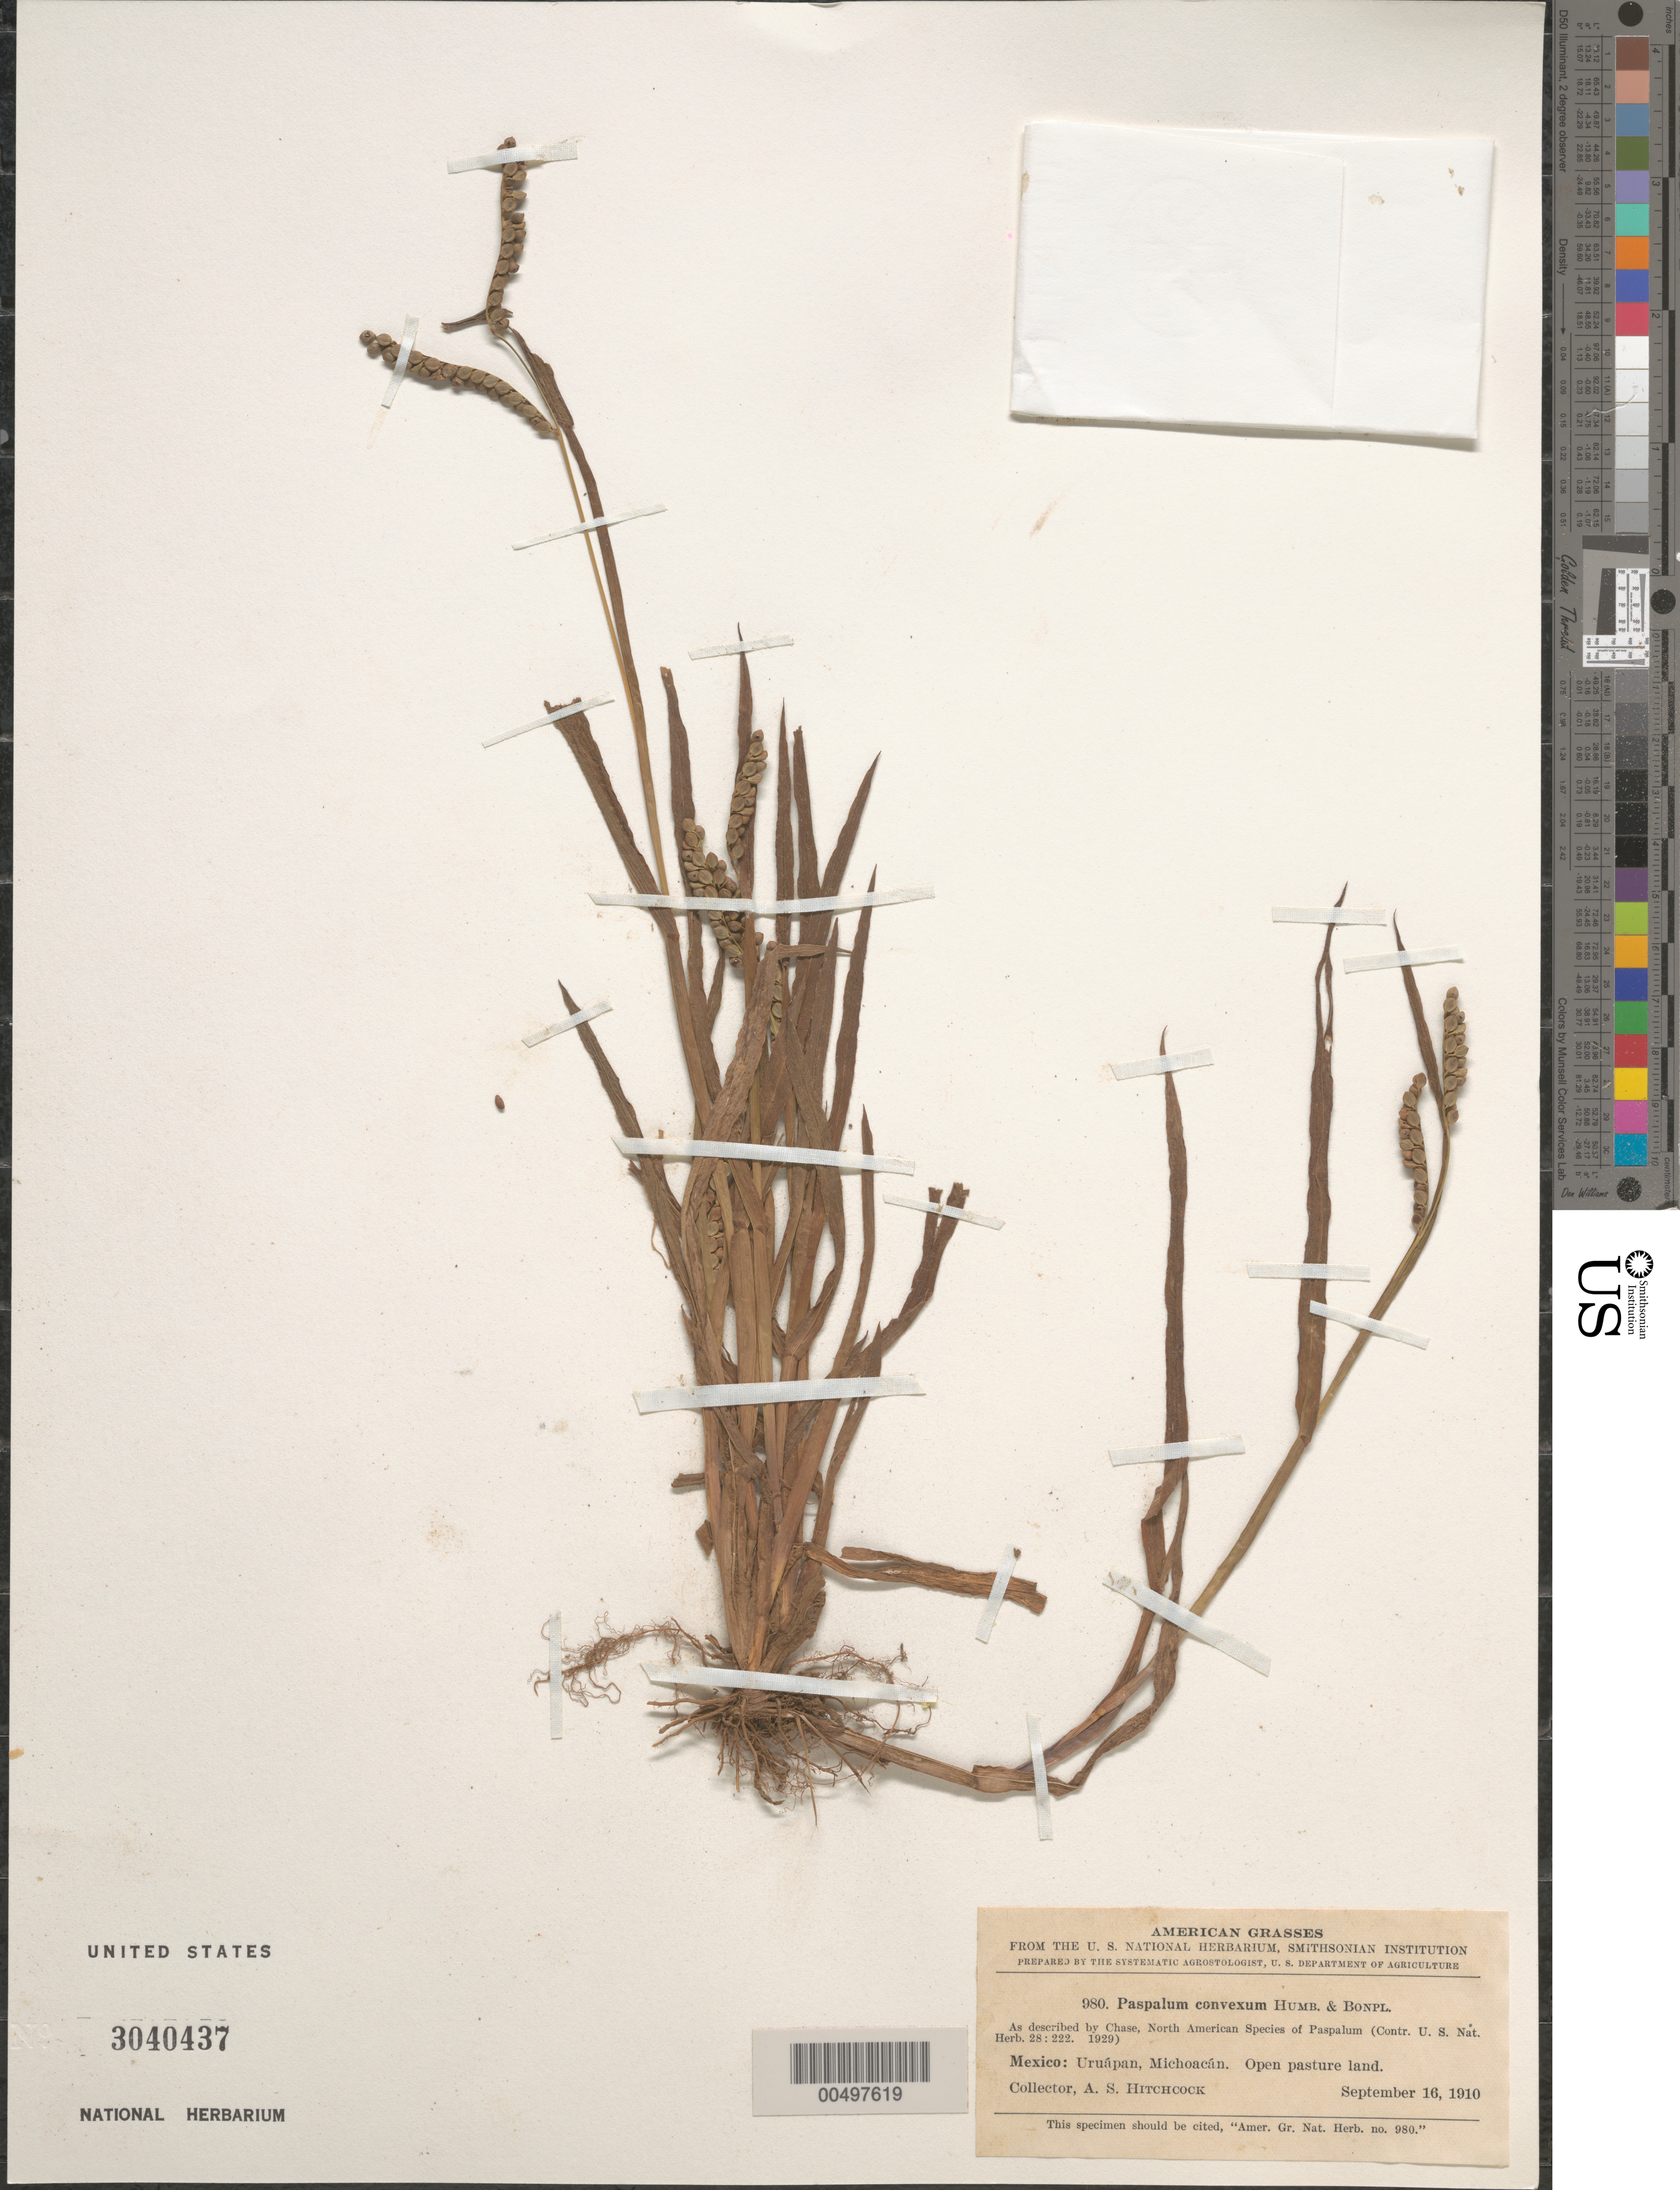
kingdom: Plantae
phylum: Tracheophyta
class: Liliopsida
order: Poales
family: Poaceae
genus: Paspalum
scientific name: Paspalum convexum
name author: Humb. & Bonpl. ex Flüggé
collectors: A. S. Hitchcock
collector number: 980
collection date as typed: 16 Sep 1910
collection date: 1910-09-16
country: Mexico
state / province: Michoacán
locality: Uruapán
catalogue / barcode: US 3040437